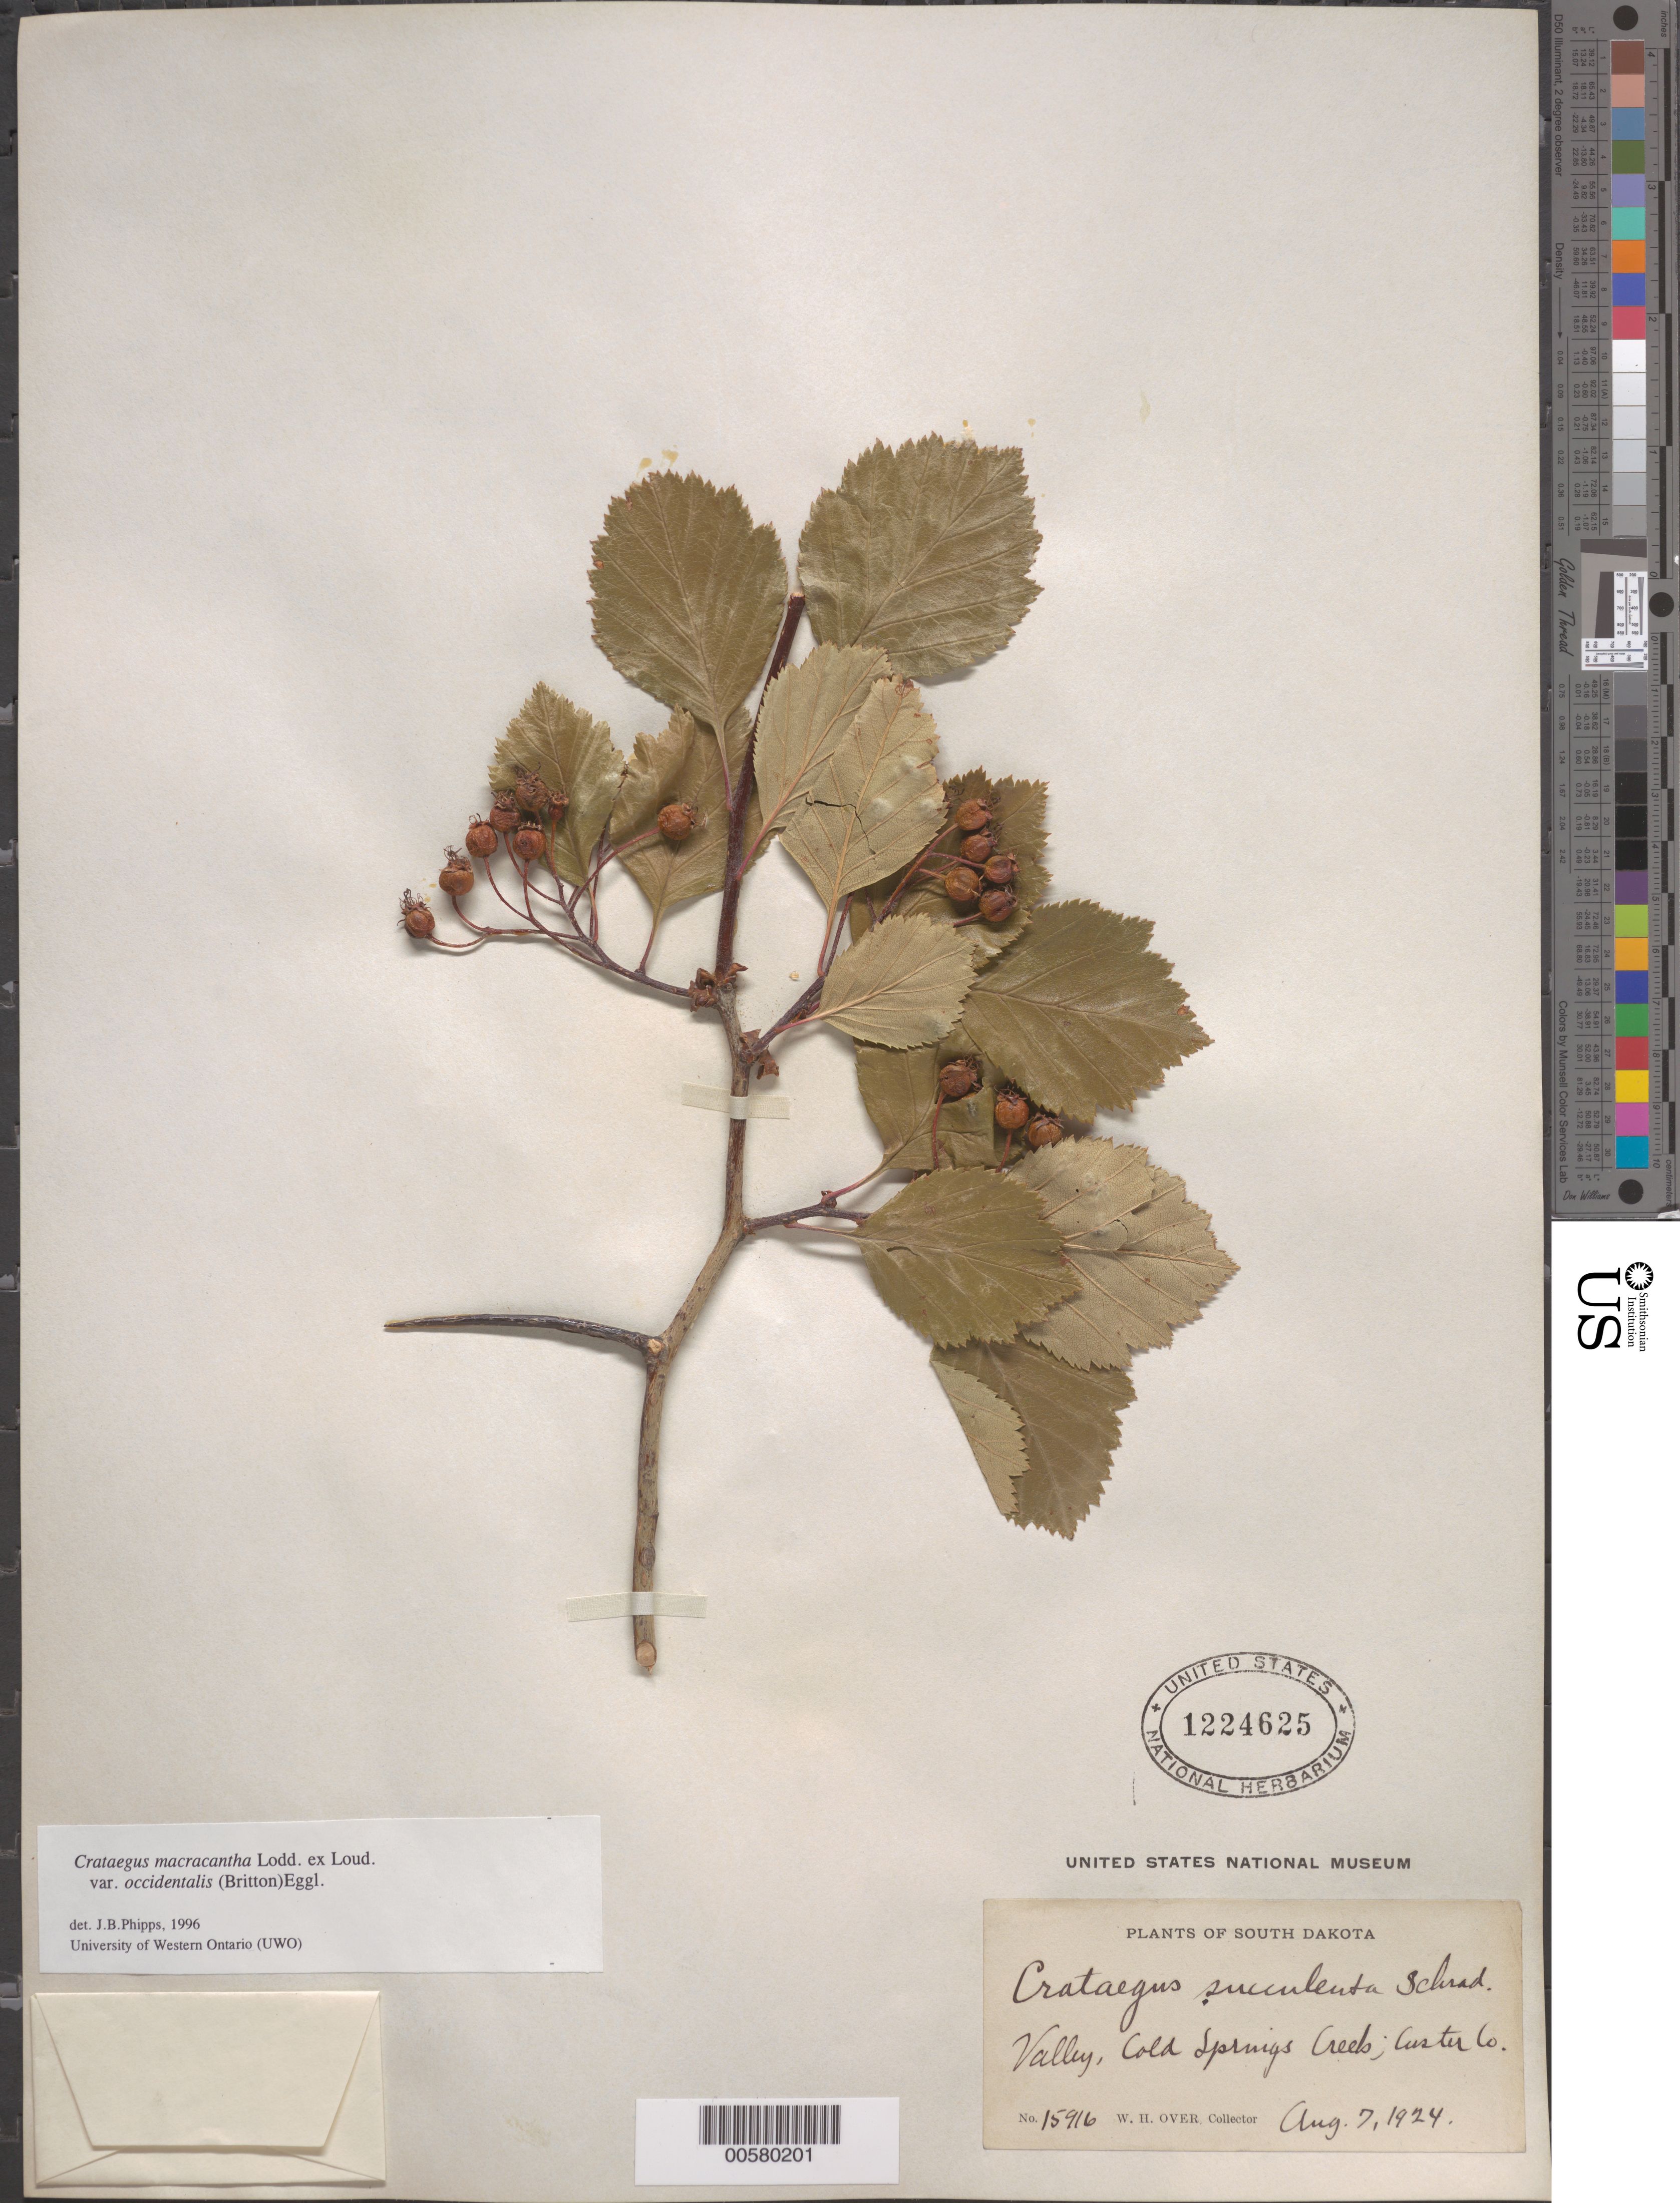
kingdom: Plantae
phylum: Tracheophyta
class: Magnoliopsida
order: Rosales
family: Rosaceae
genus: Crataegus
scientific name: Crataegus macracantha var. occidentalis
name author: (Britton) Eggl.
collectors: W. Over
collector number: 15916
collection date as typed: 07 Aug 1924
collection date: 1924-08-07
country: United States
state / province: South Dakota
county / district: Custer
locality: Cold Springs Creek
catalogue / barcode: US 1224625